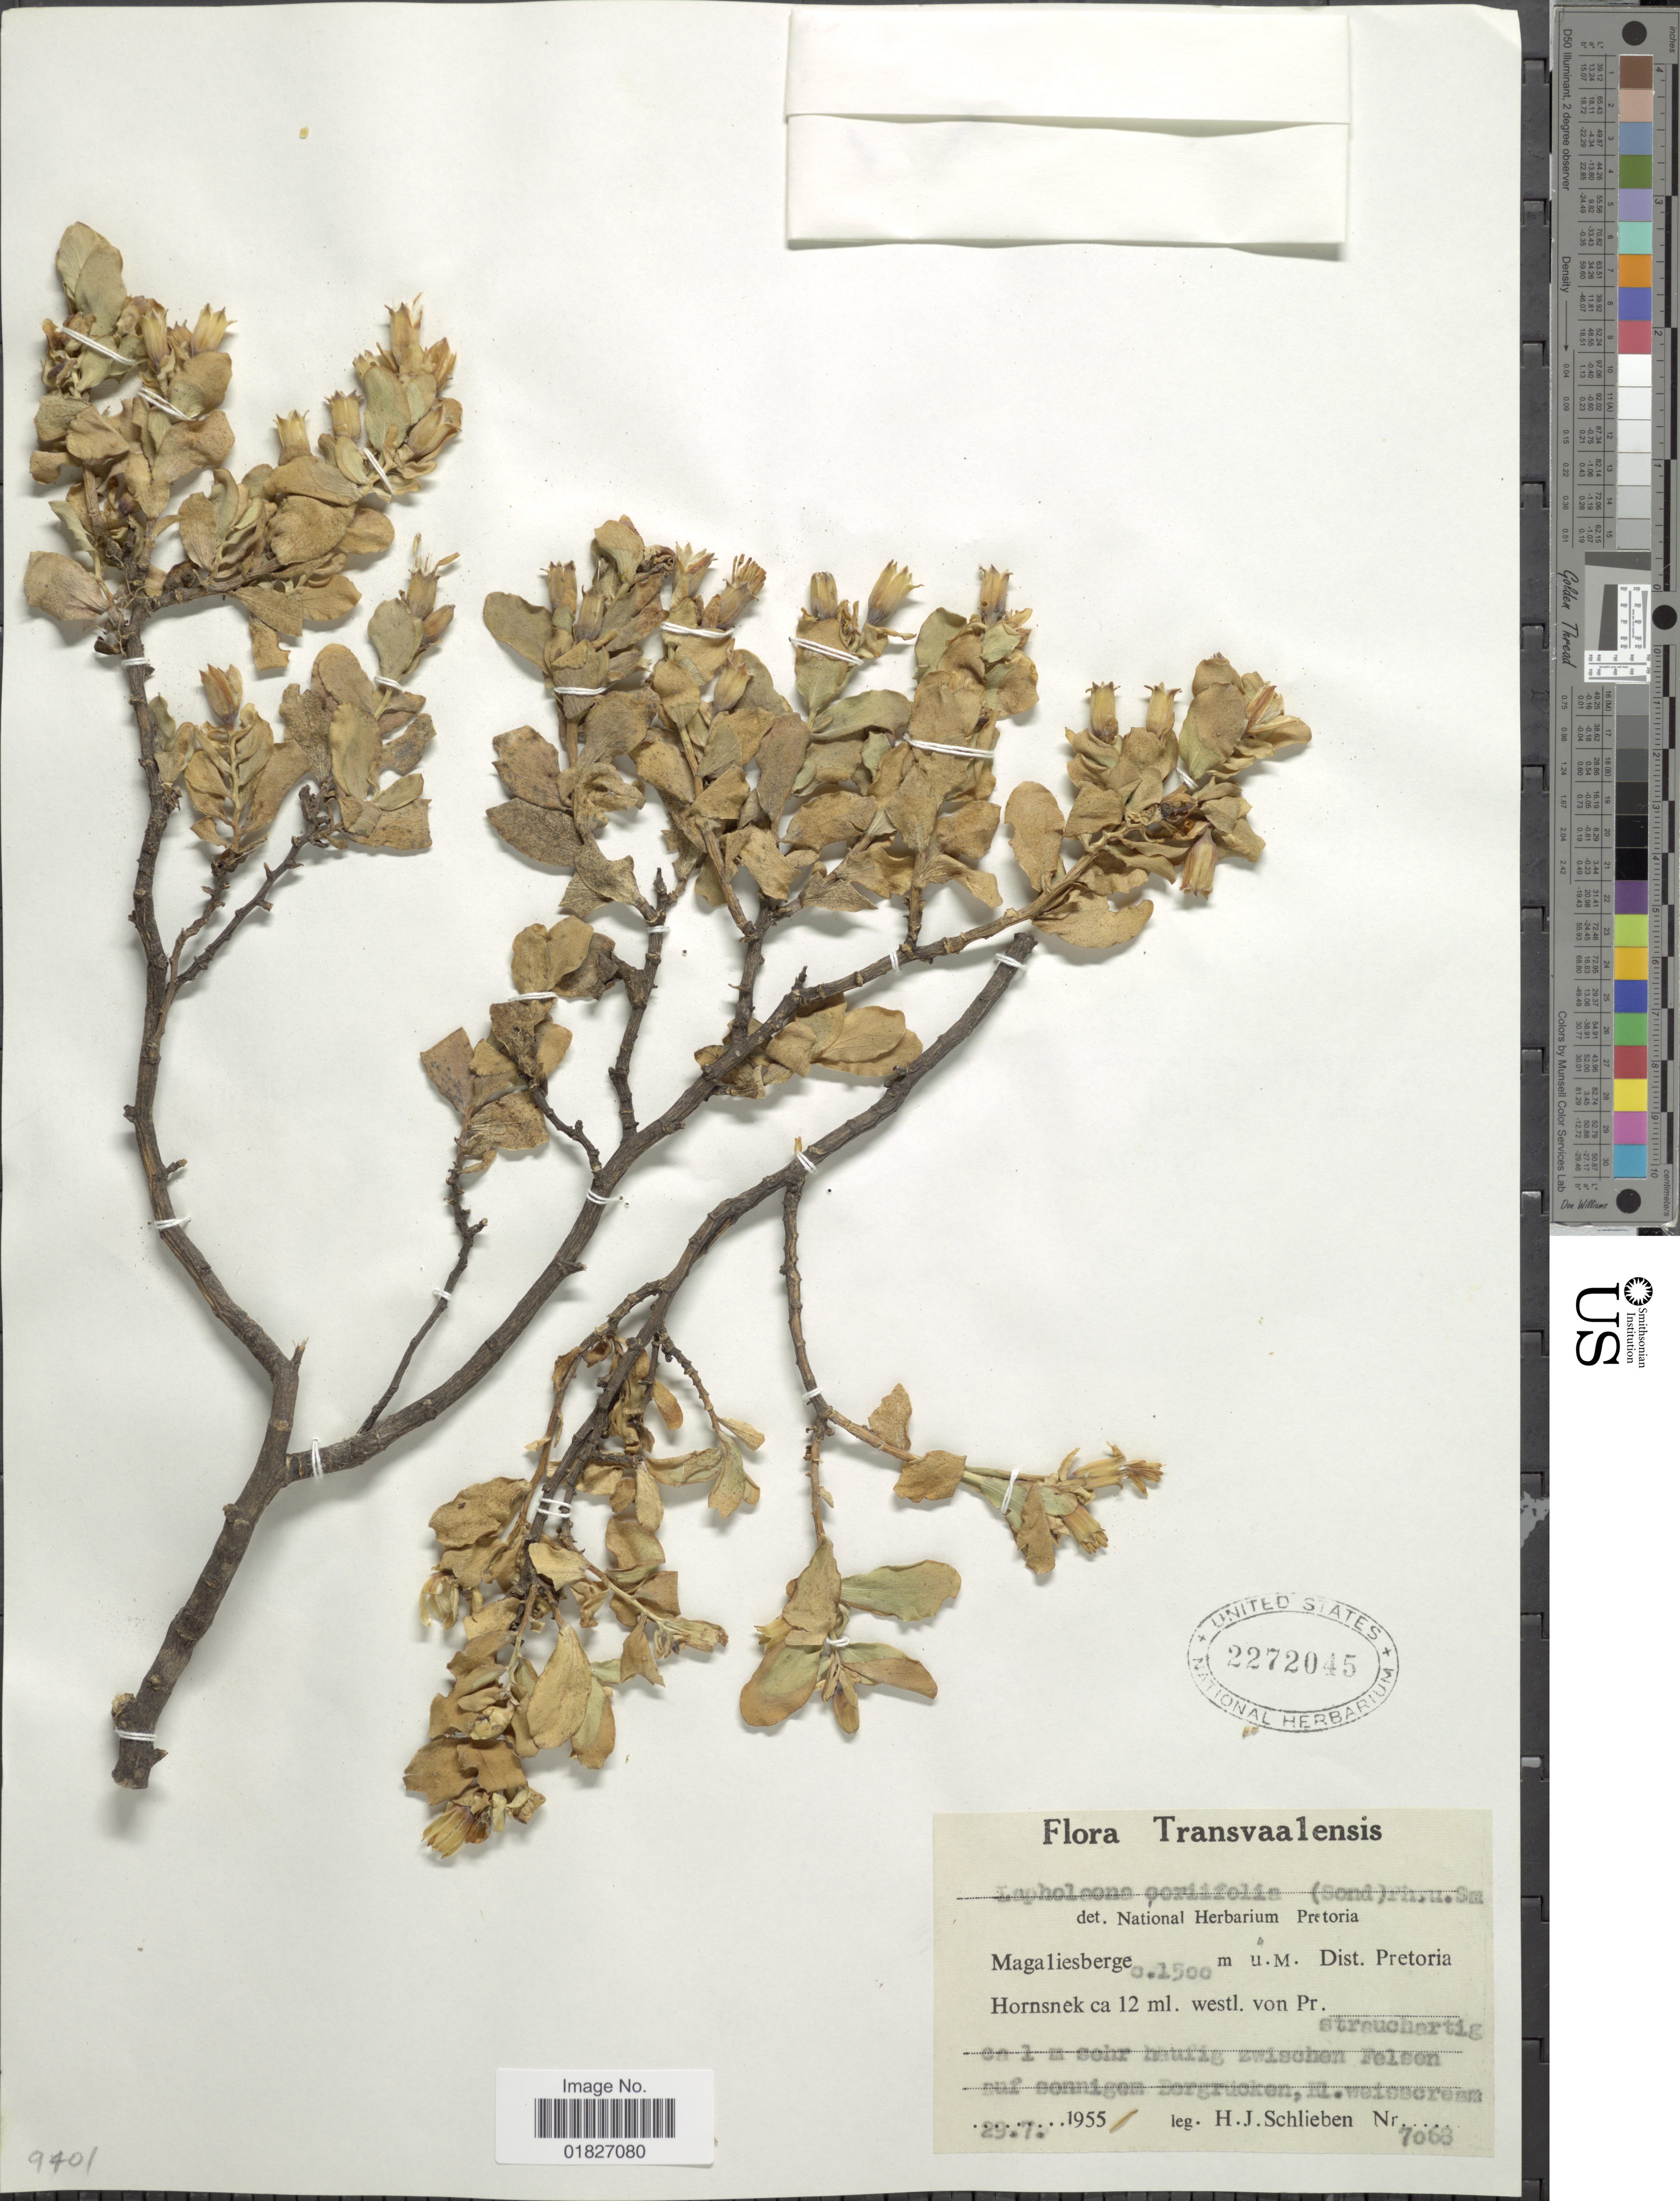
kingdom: Plantae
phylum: Tracheophyta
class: Magnoliopsida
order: Asterales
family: Asteraceae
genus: Lopholaena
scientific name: Lopholaena coriifolia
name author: (Sond.) Phillips & C.A. Sm.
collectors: H. J. Schlieben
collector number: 7068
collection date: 1955-07-29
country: South Africa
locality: Transvaalensis, Magaliesberge, Dist. Pretoria Hornsnek ca12 ml. westl. von Pr.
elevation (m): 1500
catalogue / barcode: US 2272045